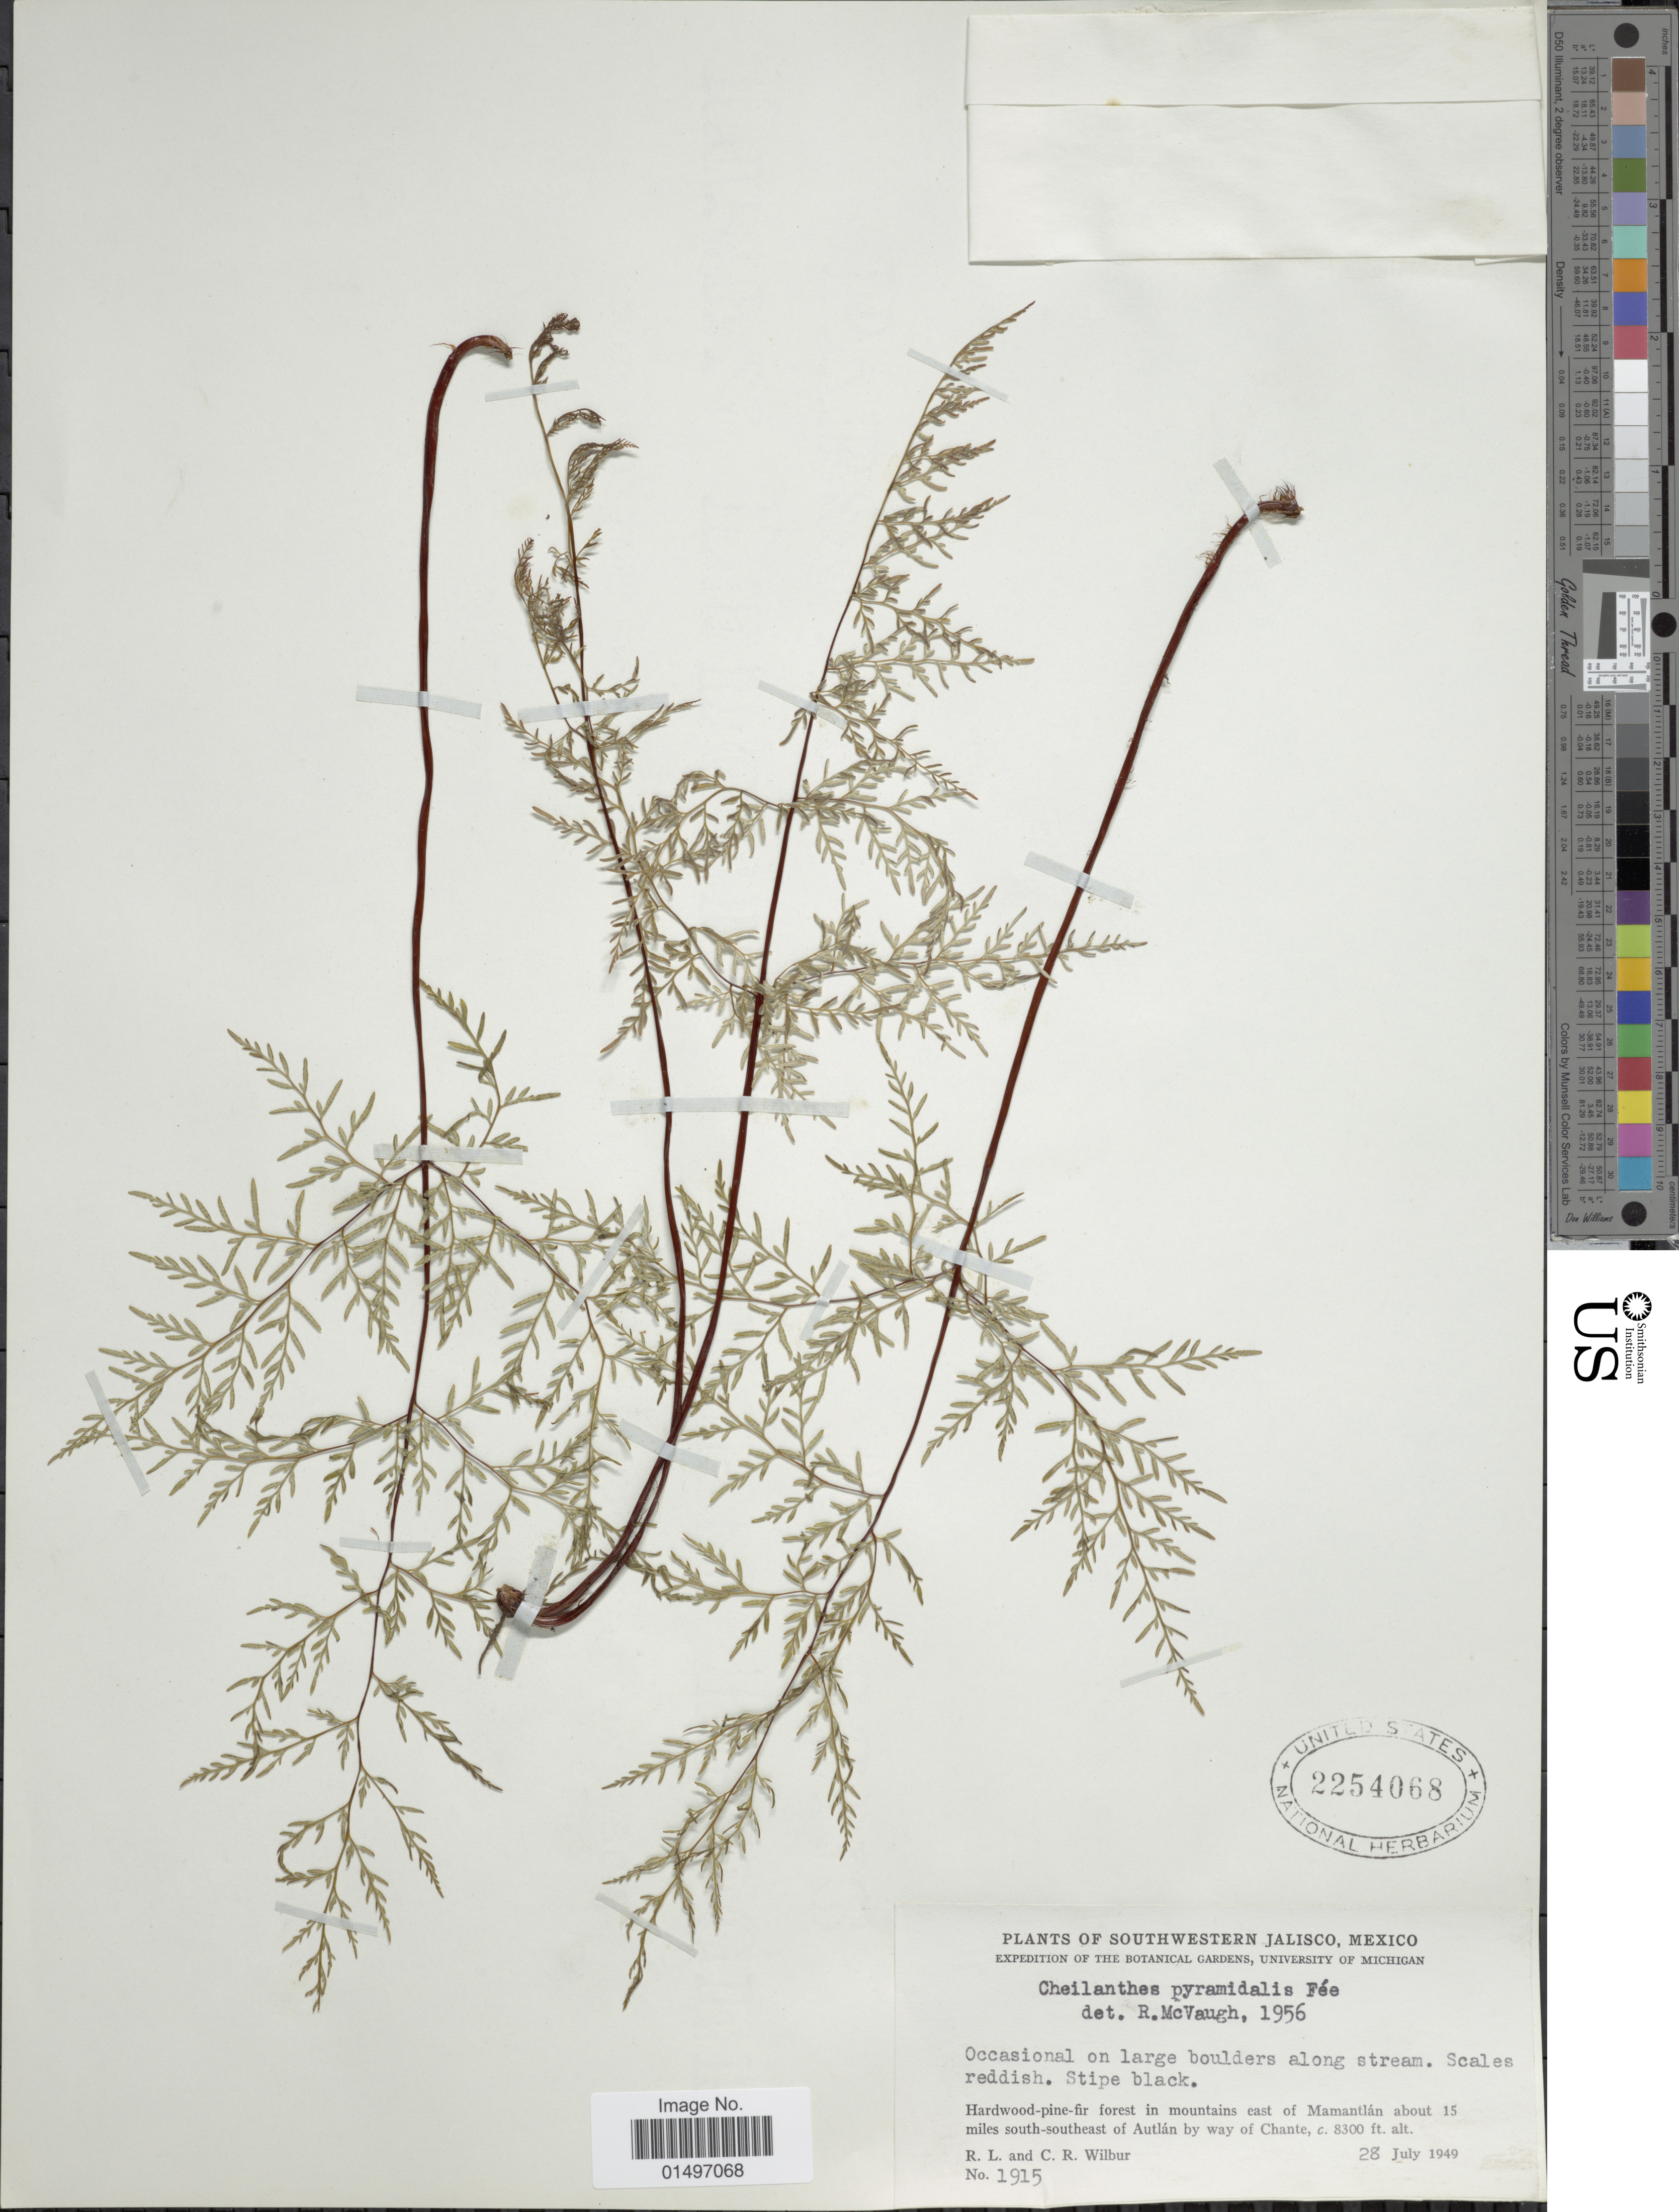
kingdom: Plantae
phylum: Tracheophyta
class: Polypodiopsida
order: Polypodiales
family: Pteridaceae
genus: Gaga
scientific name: Gaga hirsuta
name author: (Link) Fay W. Li & Windham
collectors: R. L. Wilbur & C. Wilbur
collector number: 1915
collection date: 1949-07-28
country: Mexico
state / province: Jalisco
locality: Southwestern Jalisco, Mexico, east of Mamantlan about 15 miles south-southeast of Autlan by way of Chante.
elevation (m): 2530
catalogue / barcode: US 2254068